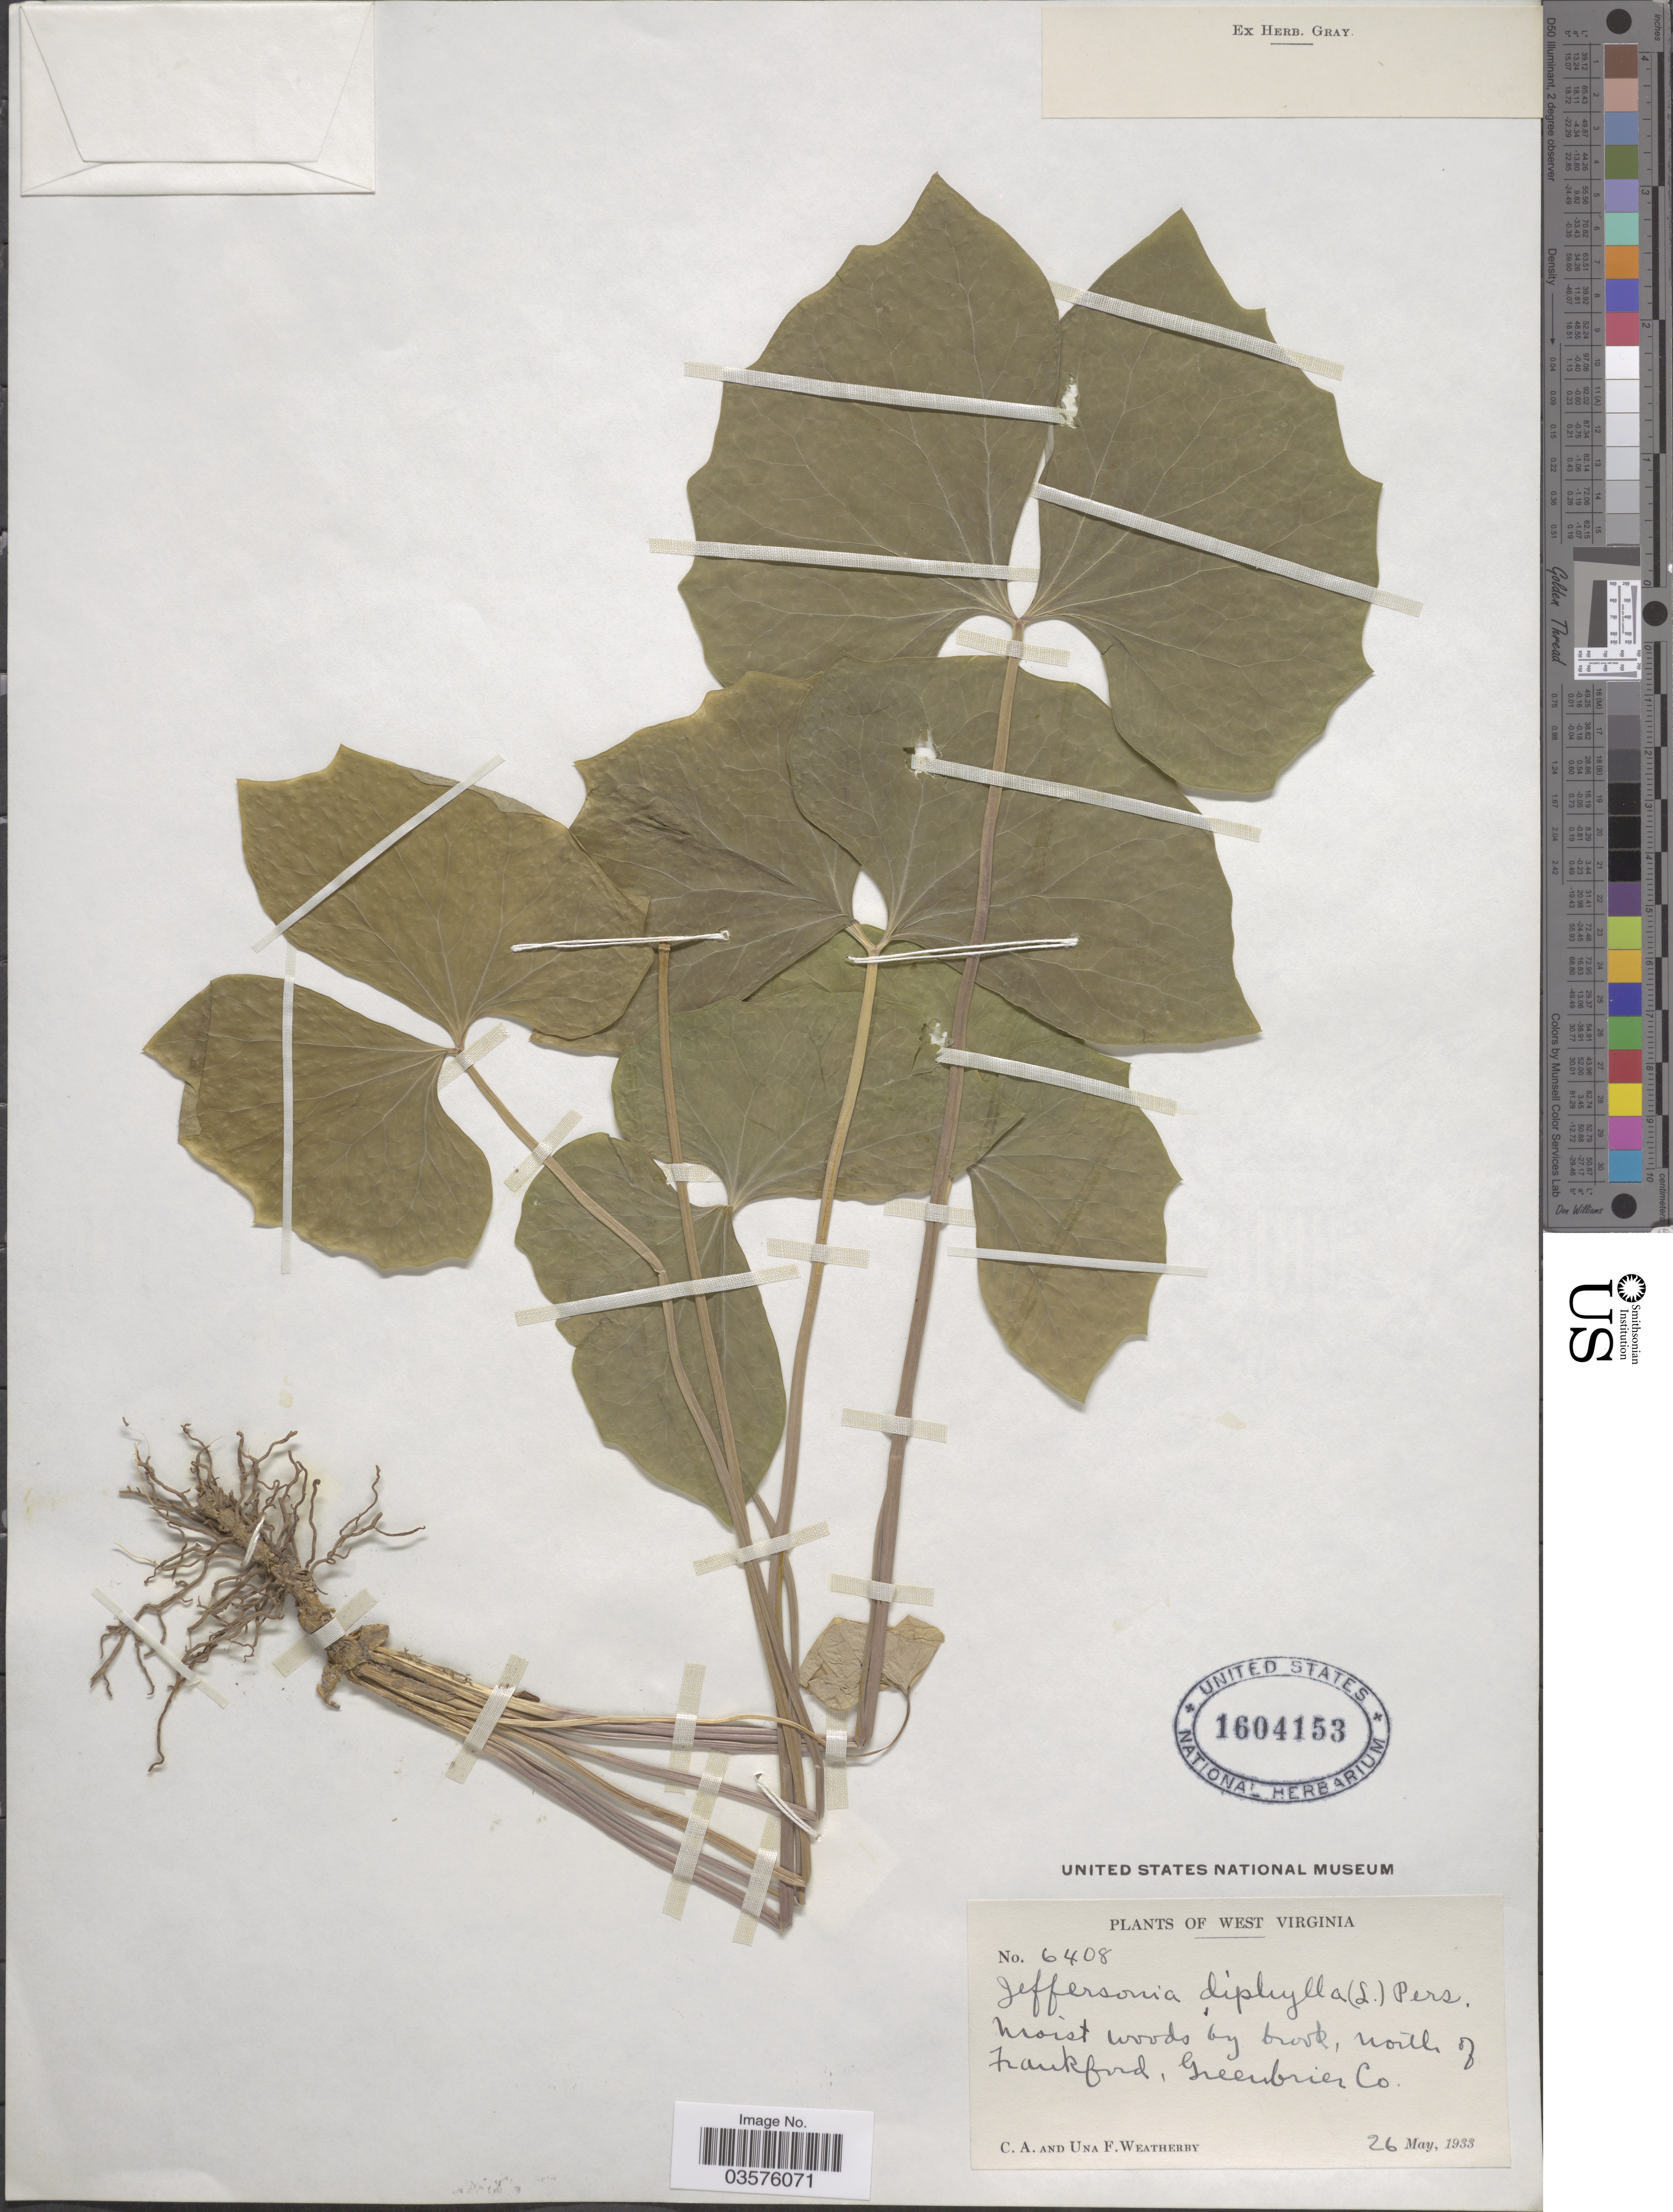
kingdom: Plantae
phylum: Tracheophyta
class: Magnoliopsida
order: Ranunculales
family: Berberidaceae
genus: Jeffersonia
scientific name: Jeffersonia diphylla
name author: (L.) Pers.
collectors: C. A. Weatherby & U. Weatherby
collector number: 6408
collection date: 1933-05-26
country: United States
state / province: West Virginia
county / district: Greenbrier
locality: North of Frankford, Greenbrier Co.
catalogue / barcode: US 1604153